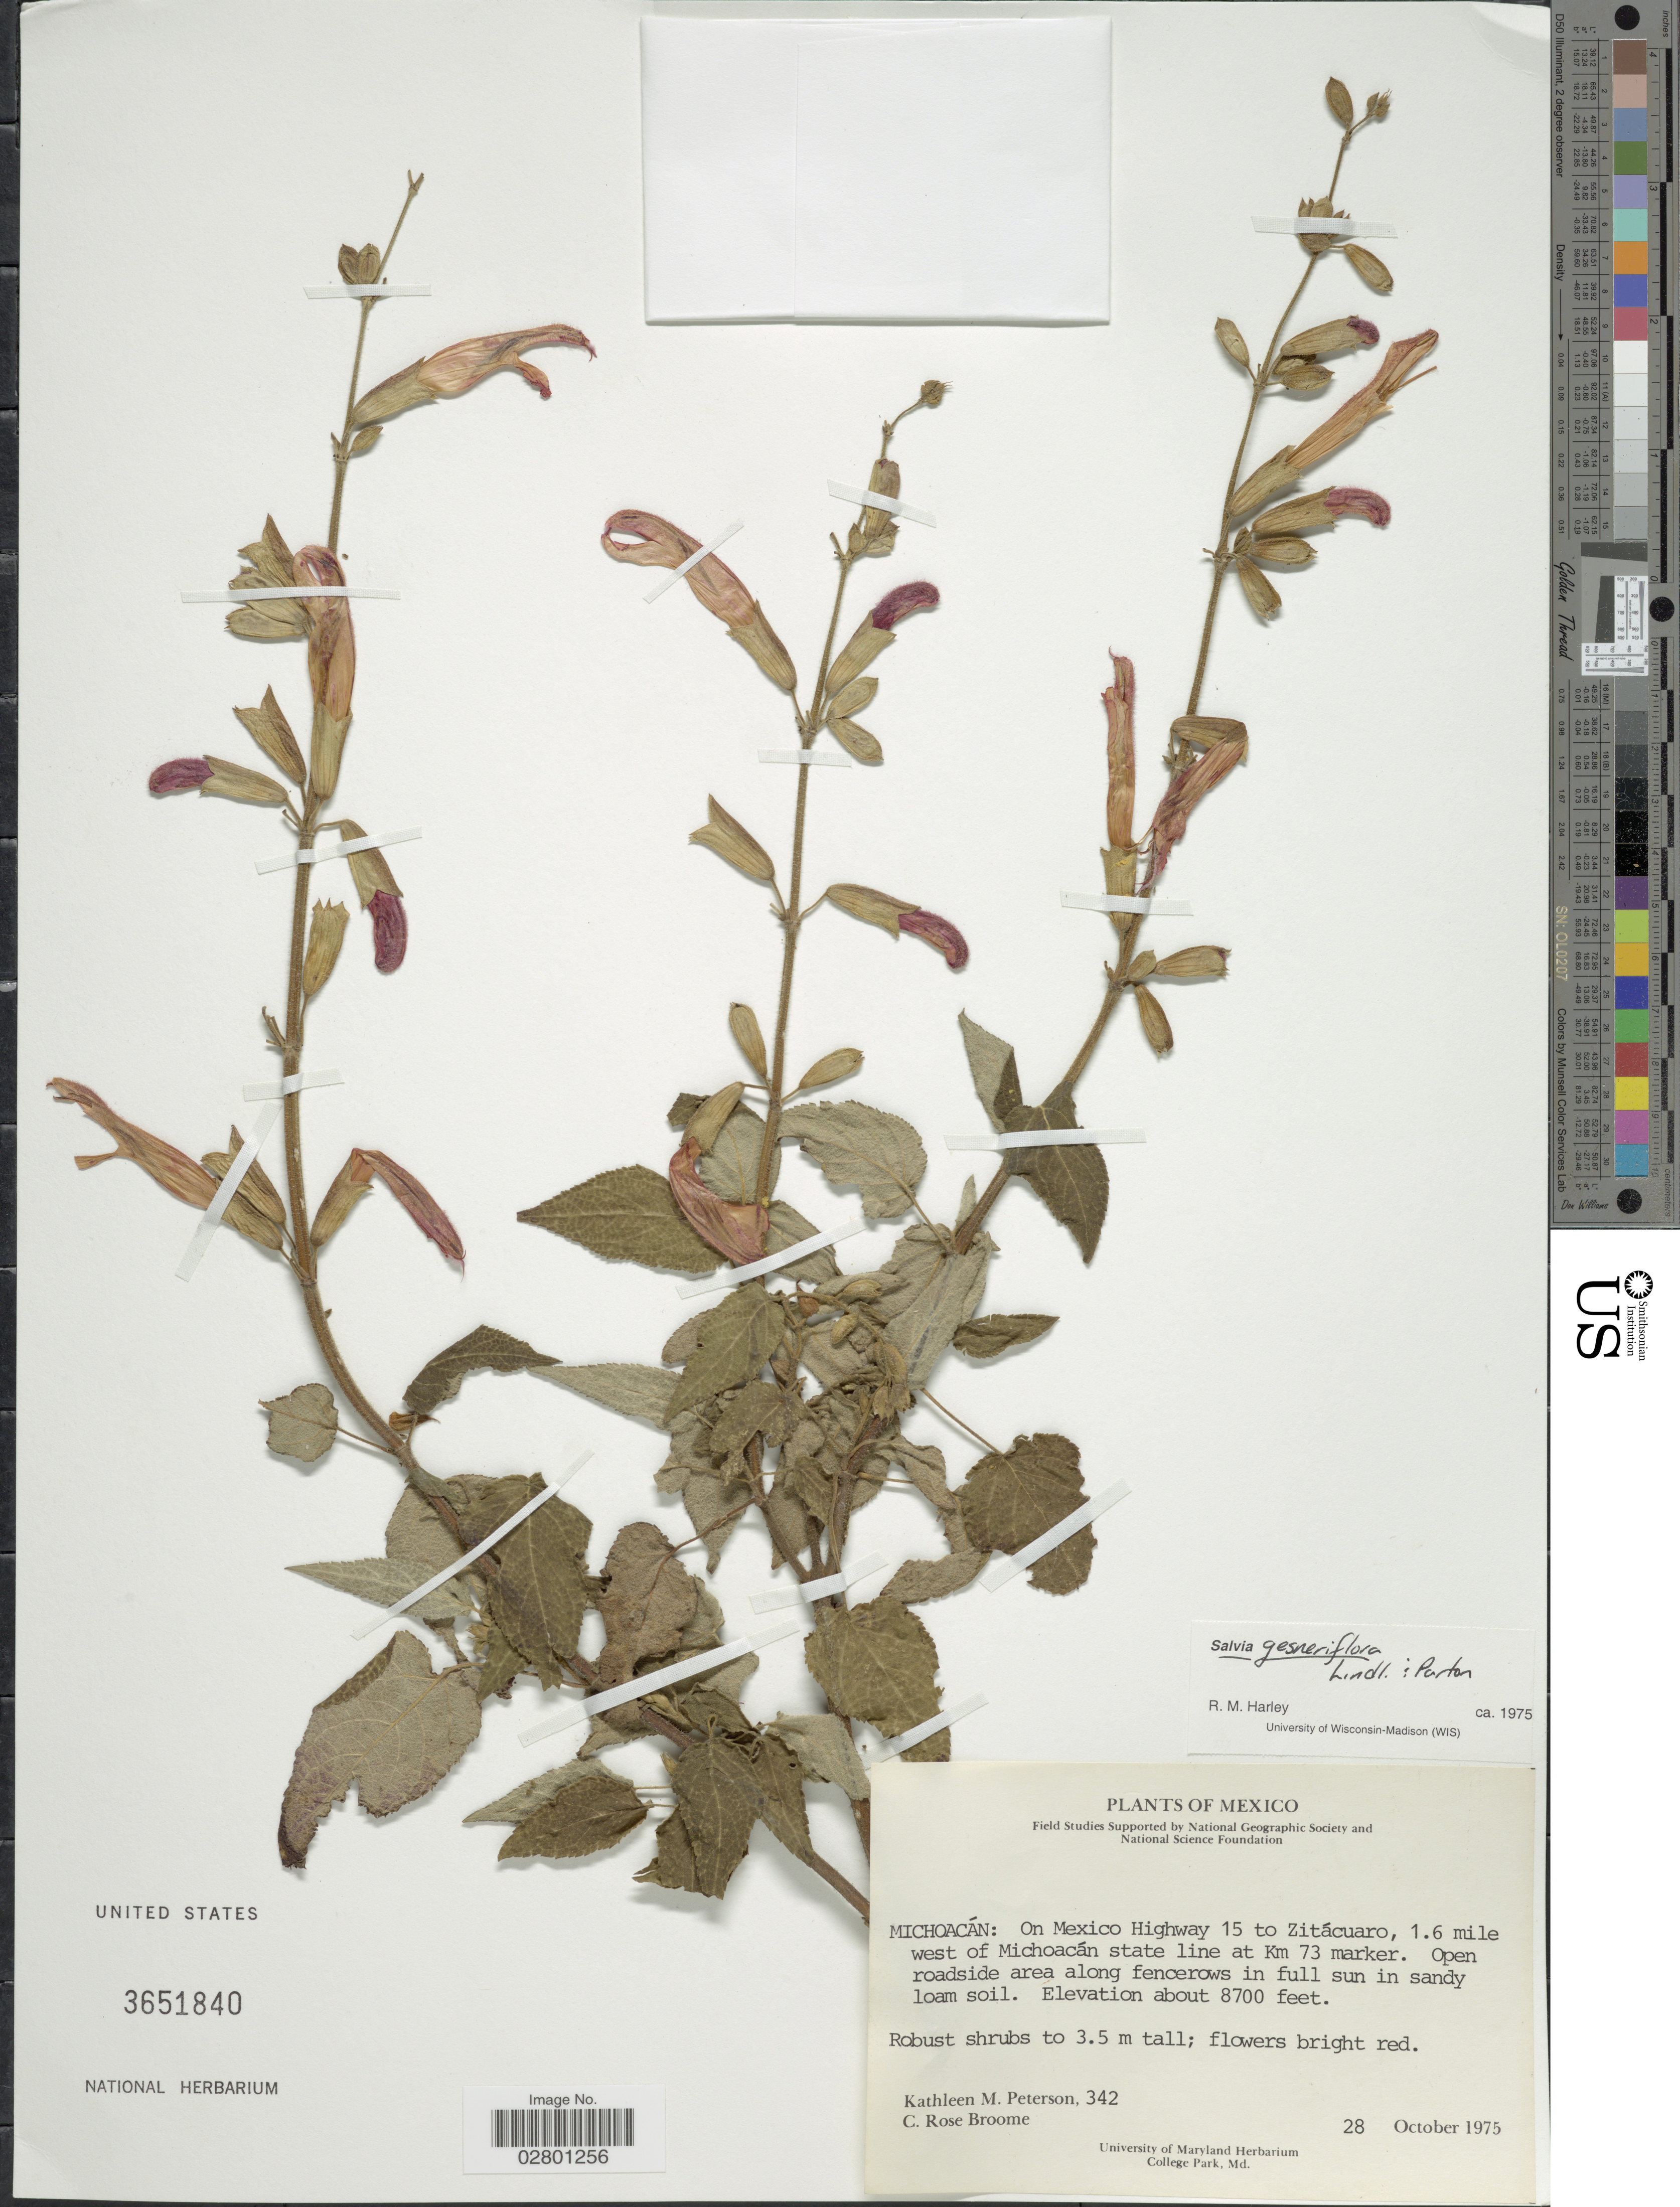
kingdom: Plantae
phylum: Tracheophyta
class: Magnoliopsida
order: Lamiales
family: Lamiaceae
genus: Salvia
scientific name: Salvia gesneriiflora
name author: Lindl. & Paxton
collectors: K. Peterson & C. R. Broome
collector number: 342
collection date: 1975-10-28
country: Mexico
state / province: Michoacán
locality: On Mexico Highway 15 to Zitácuaro, 1.6 mile west of Michoacán state line at Km 73 marker.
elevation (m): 2652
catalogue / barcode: US 3651840